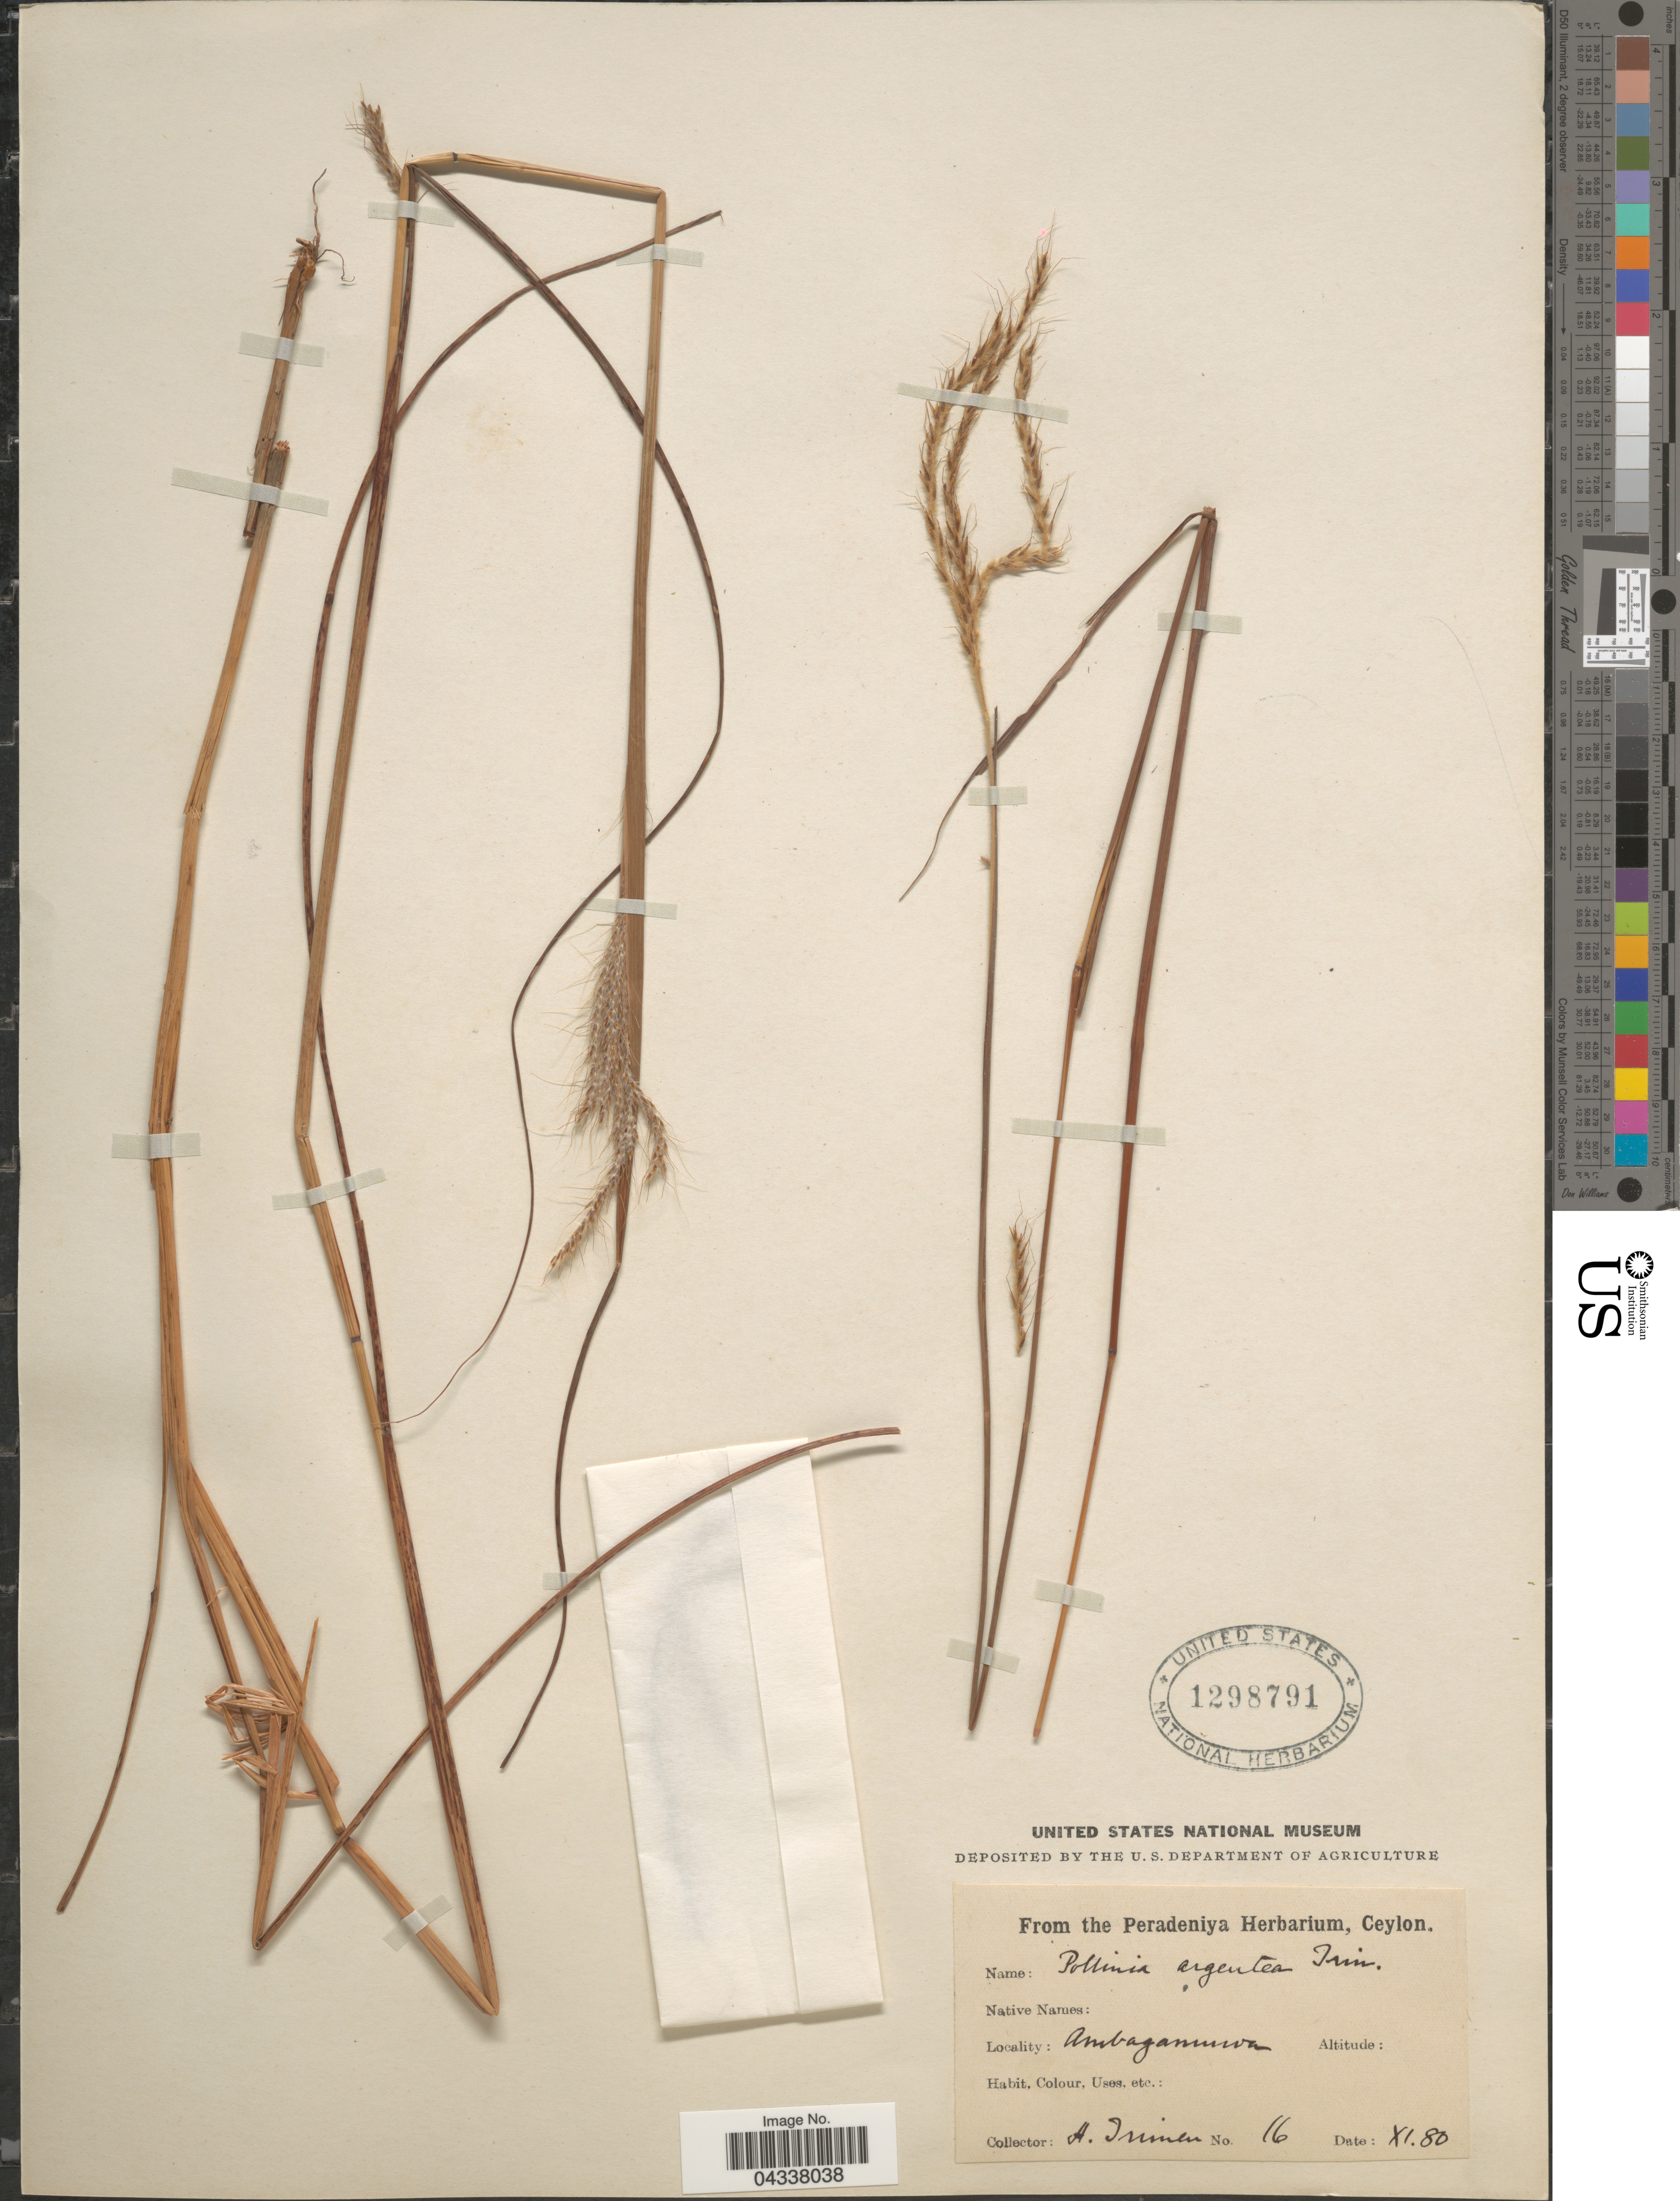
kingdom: Plantae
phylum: Tracheophyta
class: Liliopsida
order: Poales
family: Poaceae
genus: Pseudopogonatherum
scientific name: Pseudopogonatherum trispicatum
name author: (Schult.) Ohwi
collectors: H. Trimen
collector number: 16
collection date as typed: Transcribed d/m/y: /11/80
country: Sri Lanka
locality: Ambagamuwa.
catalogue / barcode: US 1298791